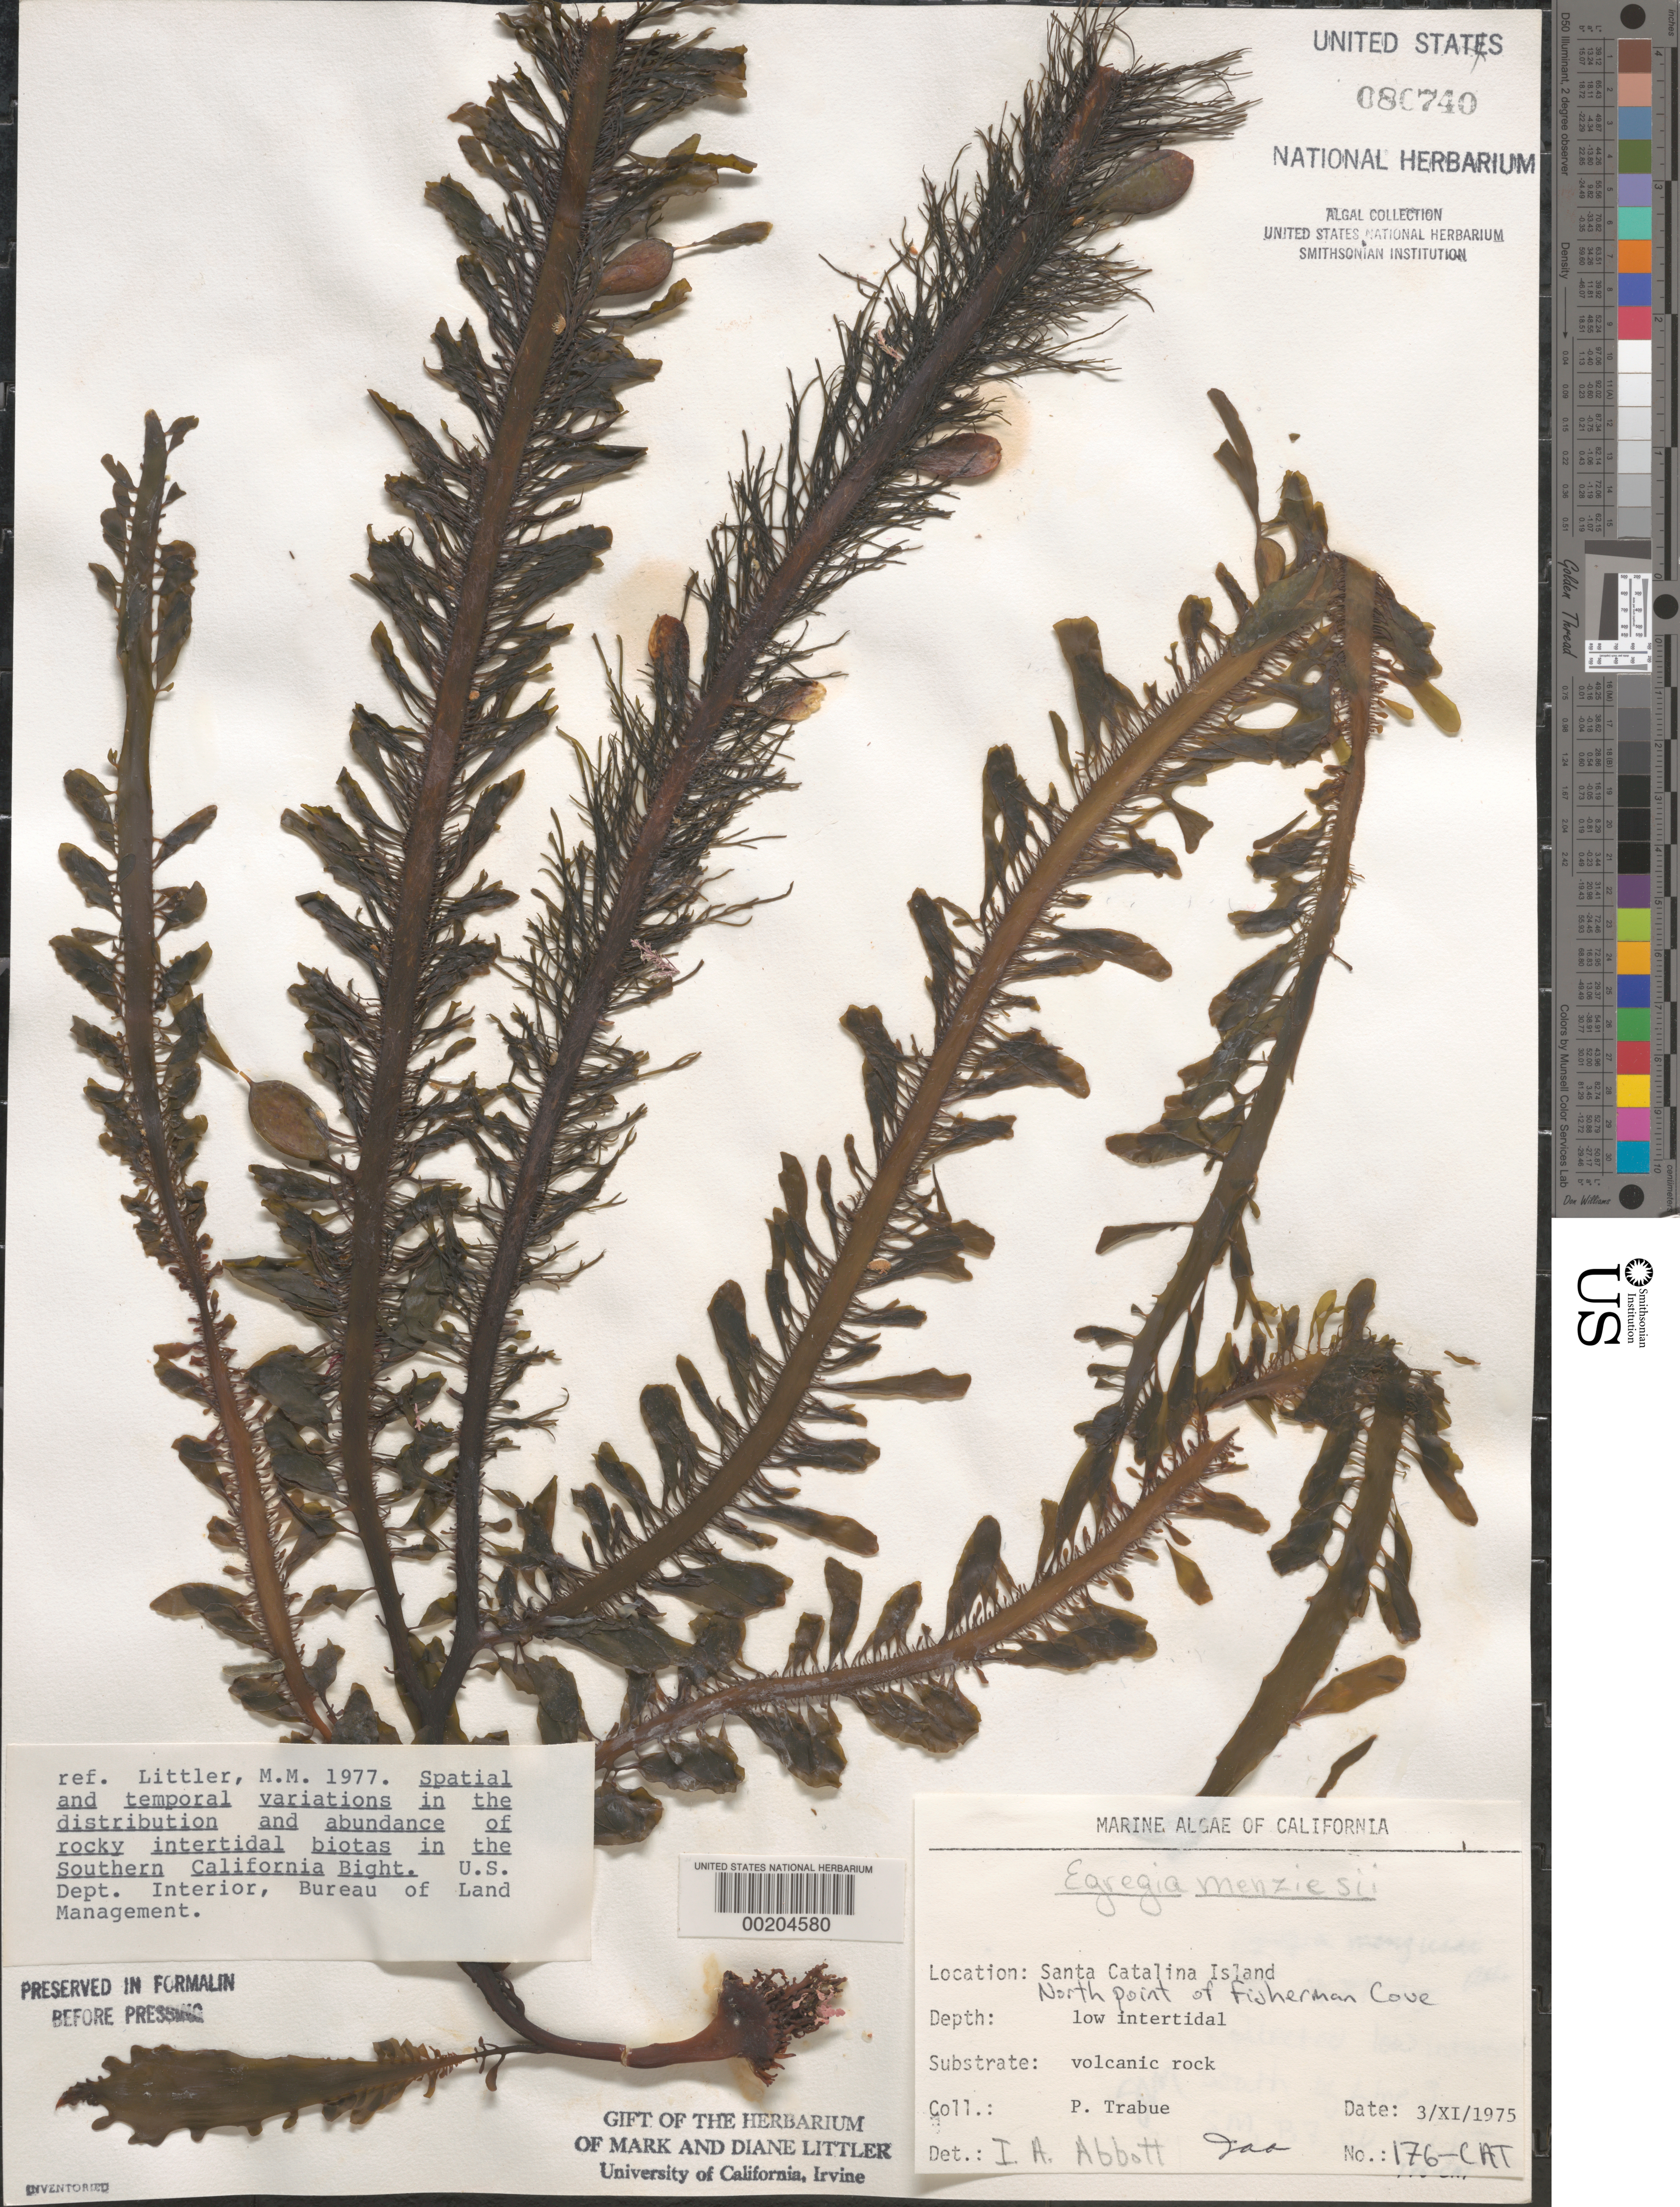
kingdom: Chromista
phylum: Ochrophyta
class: Phaeophyceae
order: Laminariales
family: Lessoniaceae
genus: Egregia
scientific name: Egregia menziesii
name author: (Turner) Aresch.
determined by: Abbott, Isabella A.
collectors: P. J. Trabue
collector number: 176-cat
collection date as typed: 03 Nov 1975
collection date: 1975-11-03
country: United States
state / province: California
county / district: Los Angeles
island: Santa Catalina Island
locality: Fishermen Cove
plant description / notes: BLM-SOCALBIGHT Rocky Intertidal Survey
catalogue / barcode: US 80740